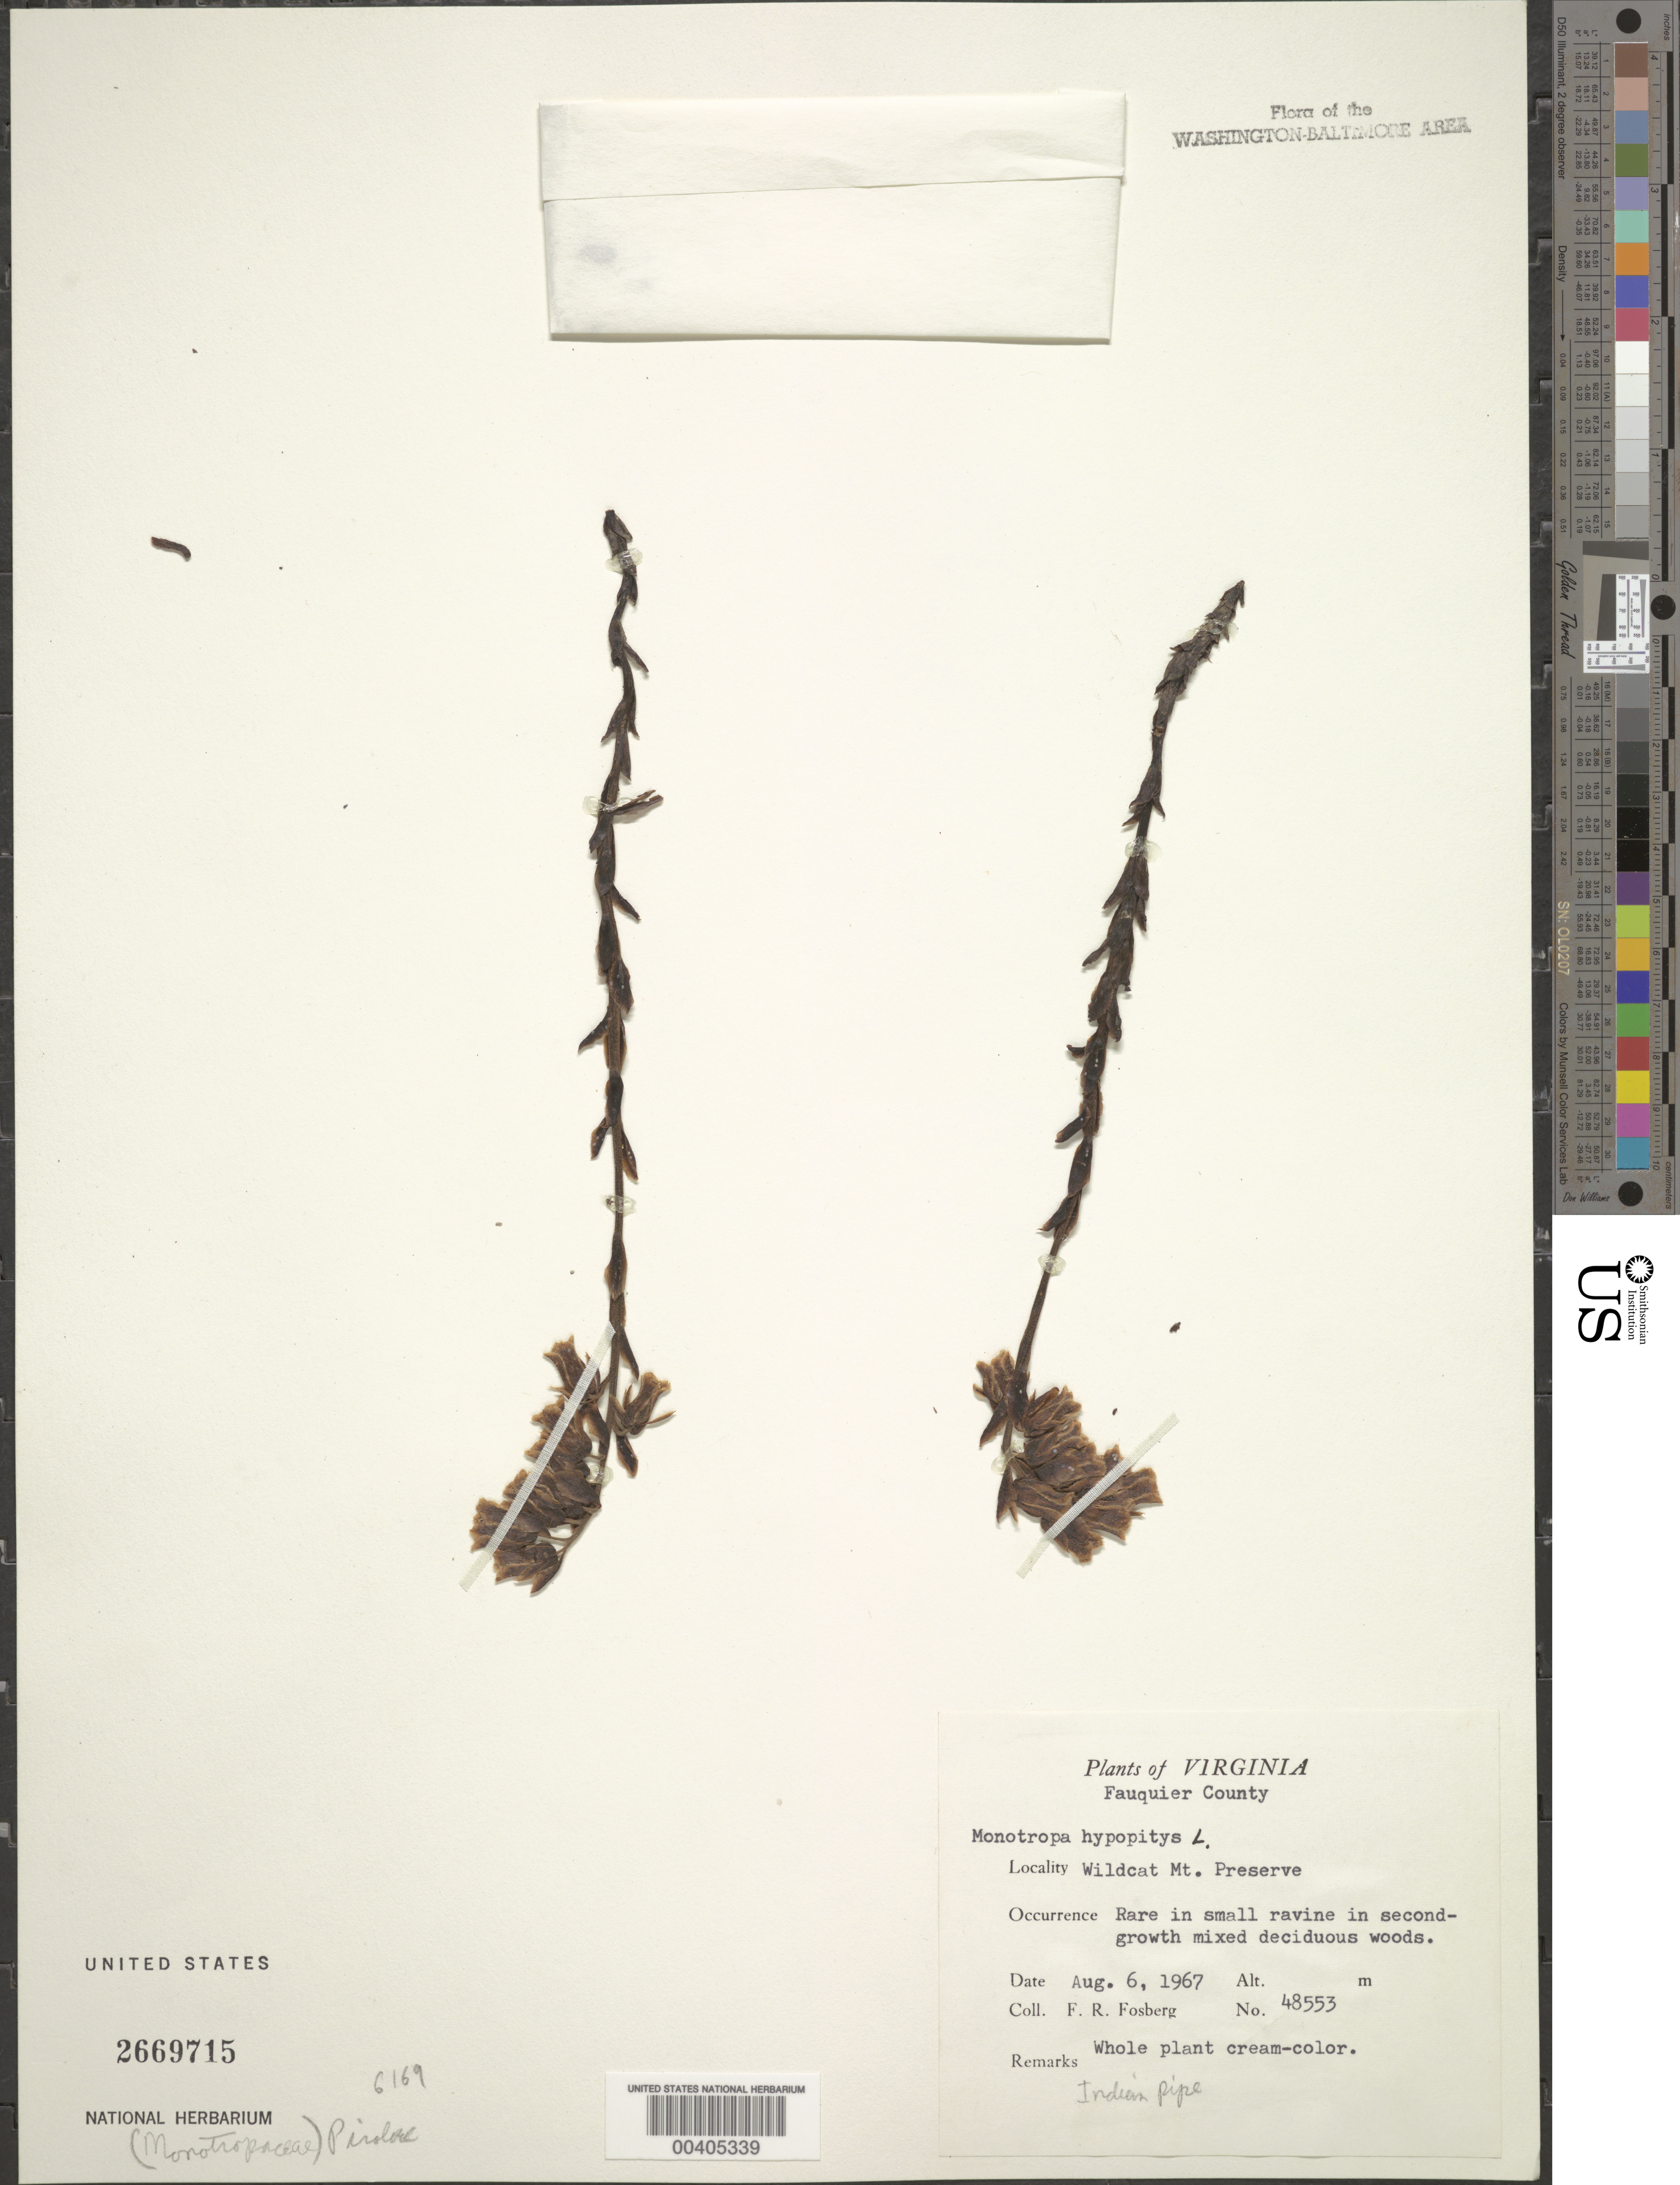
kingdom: Plantae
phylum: Tracheophyta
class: Magnoliopsida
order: Ericales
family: Ericaceae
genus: Hypopitys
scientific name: Hypopitys monotropa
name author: Crantz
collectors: F. R. Fosberg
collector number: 48553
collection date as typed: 06 Aug 1967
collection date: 1967-08-06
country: United States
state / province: Virginia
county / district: Fauquier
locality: Wildcat Mountain Preserve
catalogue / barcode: US 2669715